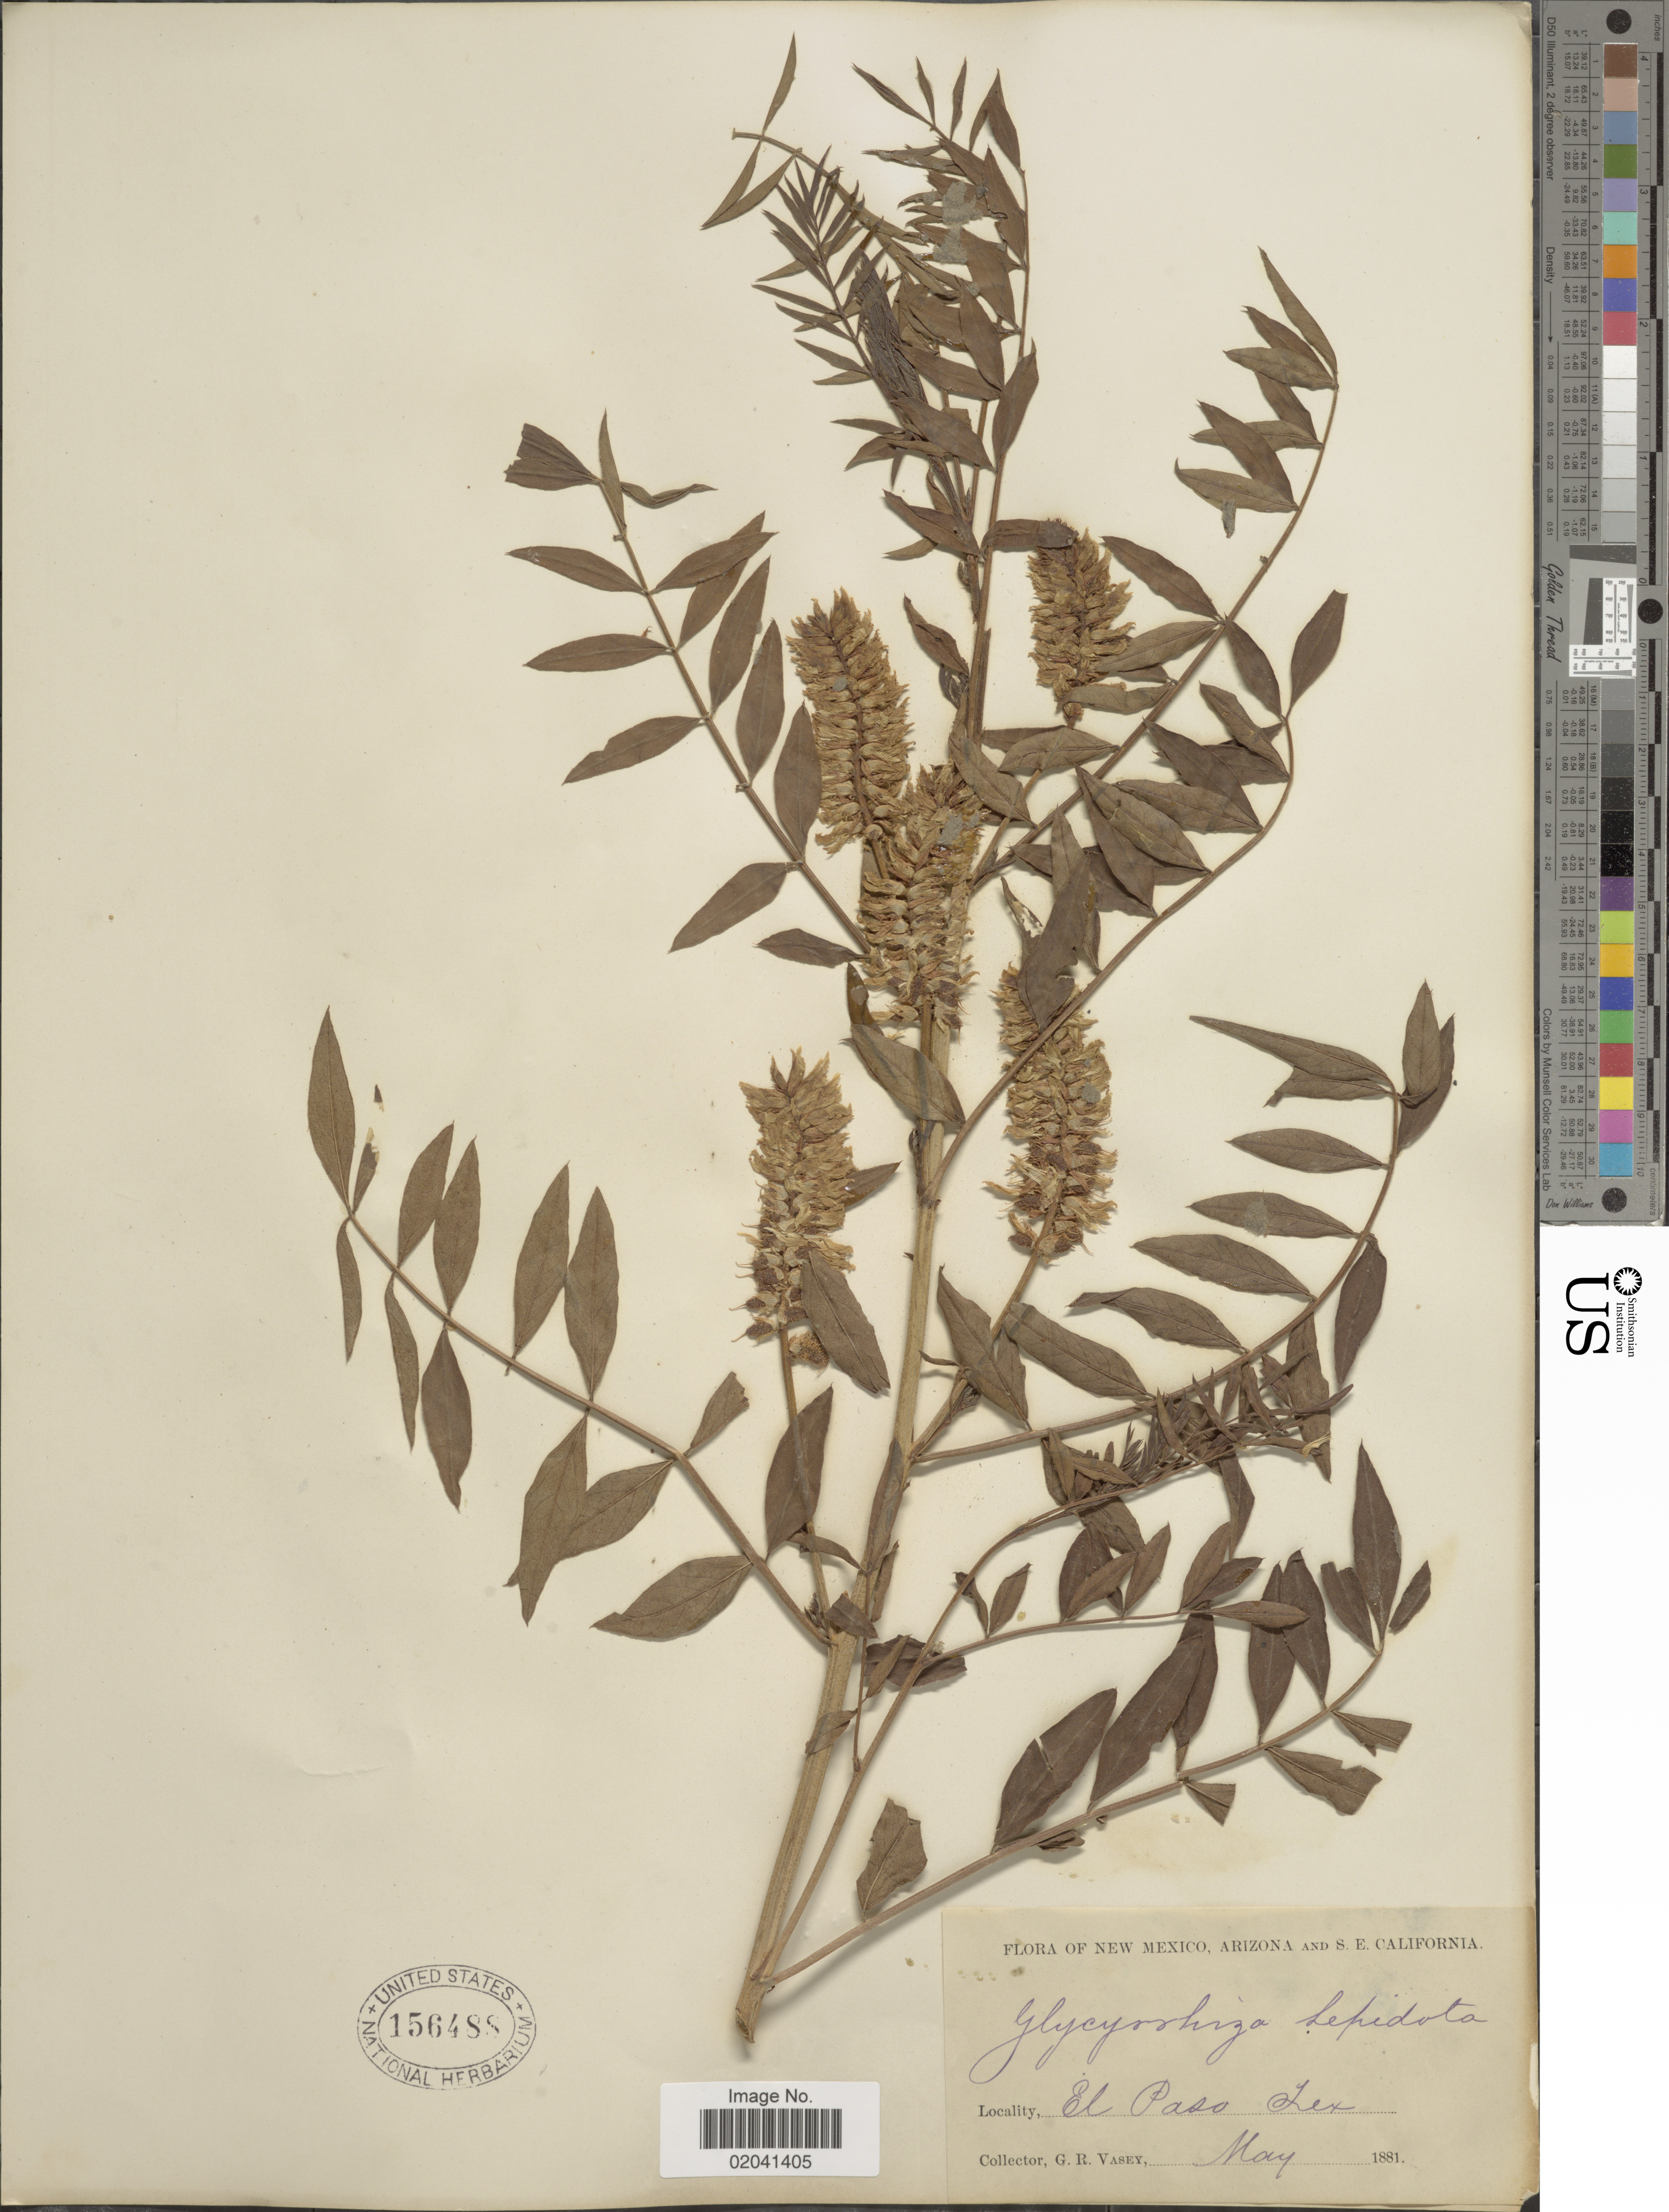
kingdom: Plantae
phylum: Tracheophyta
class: Magnoliopsida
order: Fabales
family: Fabaceae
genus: Glycyrrhiza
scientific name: Glycyrrhiza lepidota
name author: Pursh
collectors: G. R. Vasey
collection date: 1881-05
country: United States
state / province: Texas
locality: El Paso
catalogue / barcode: US 156488